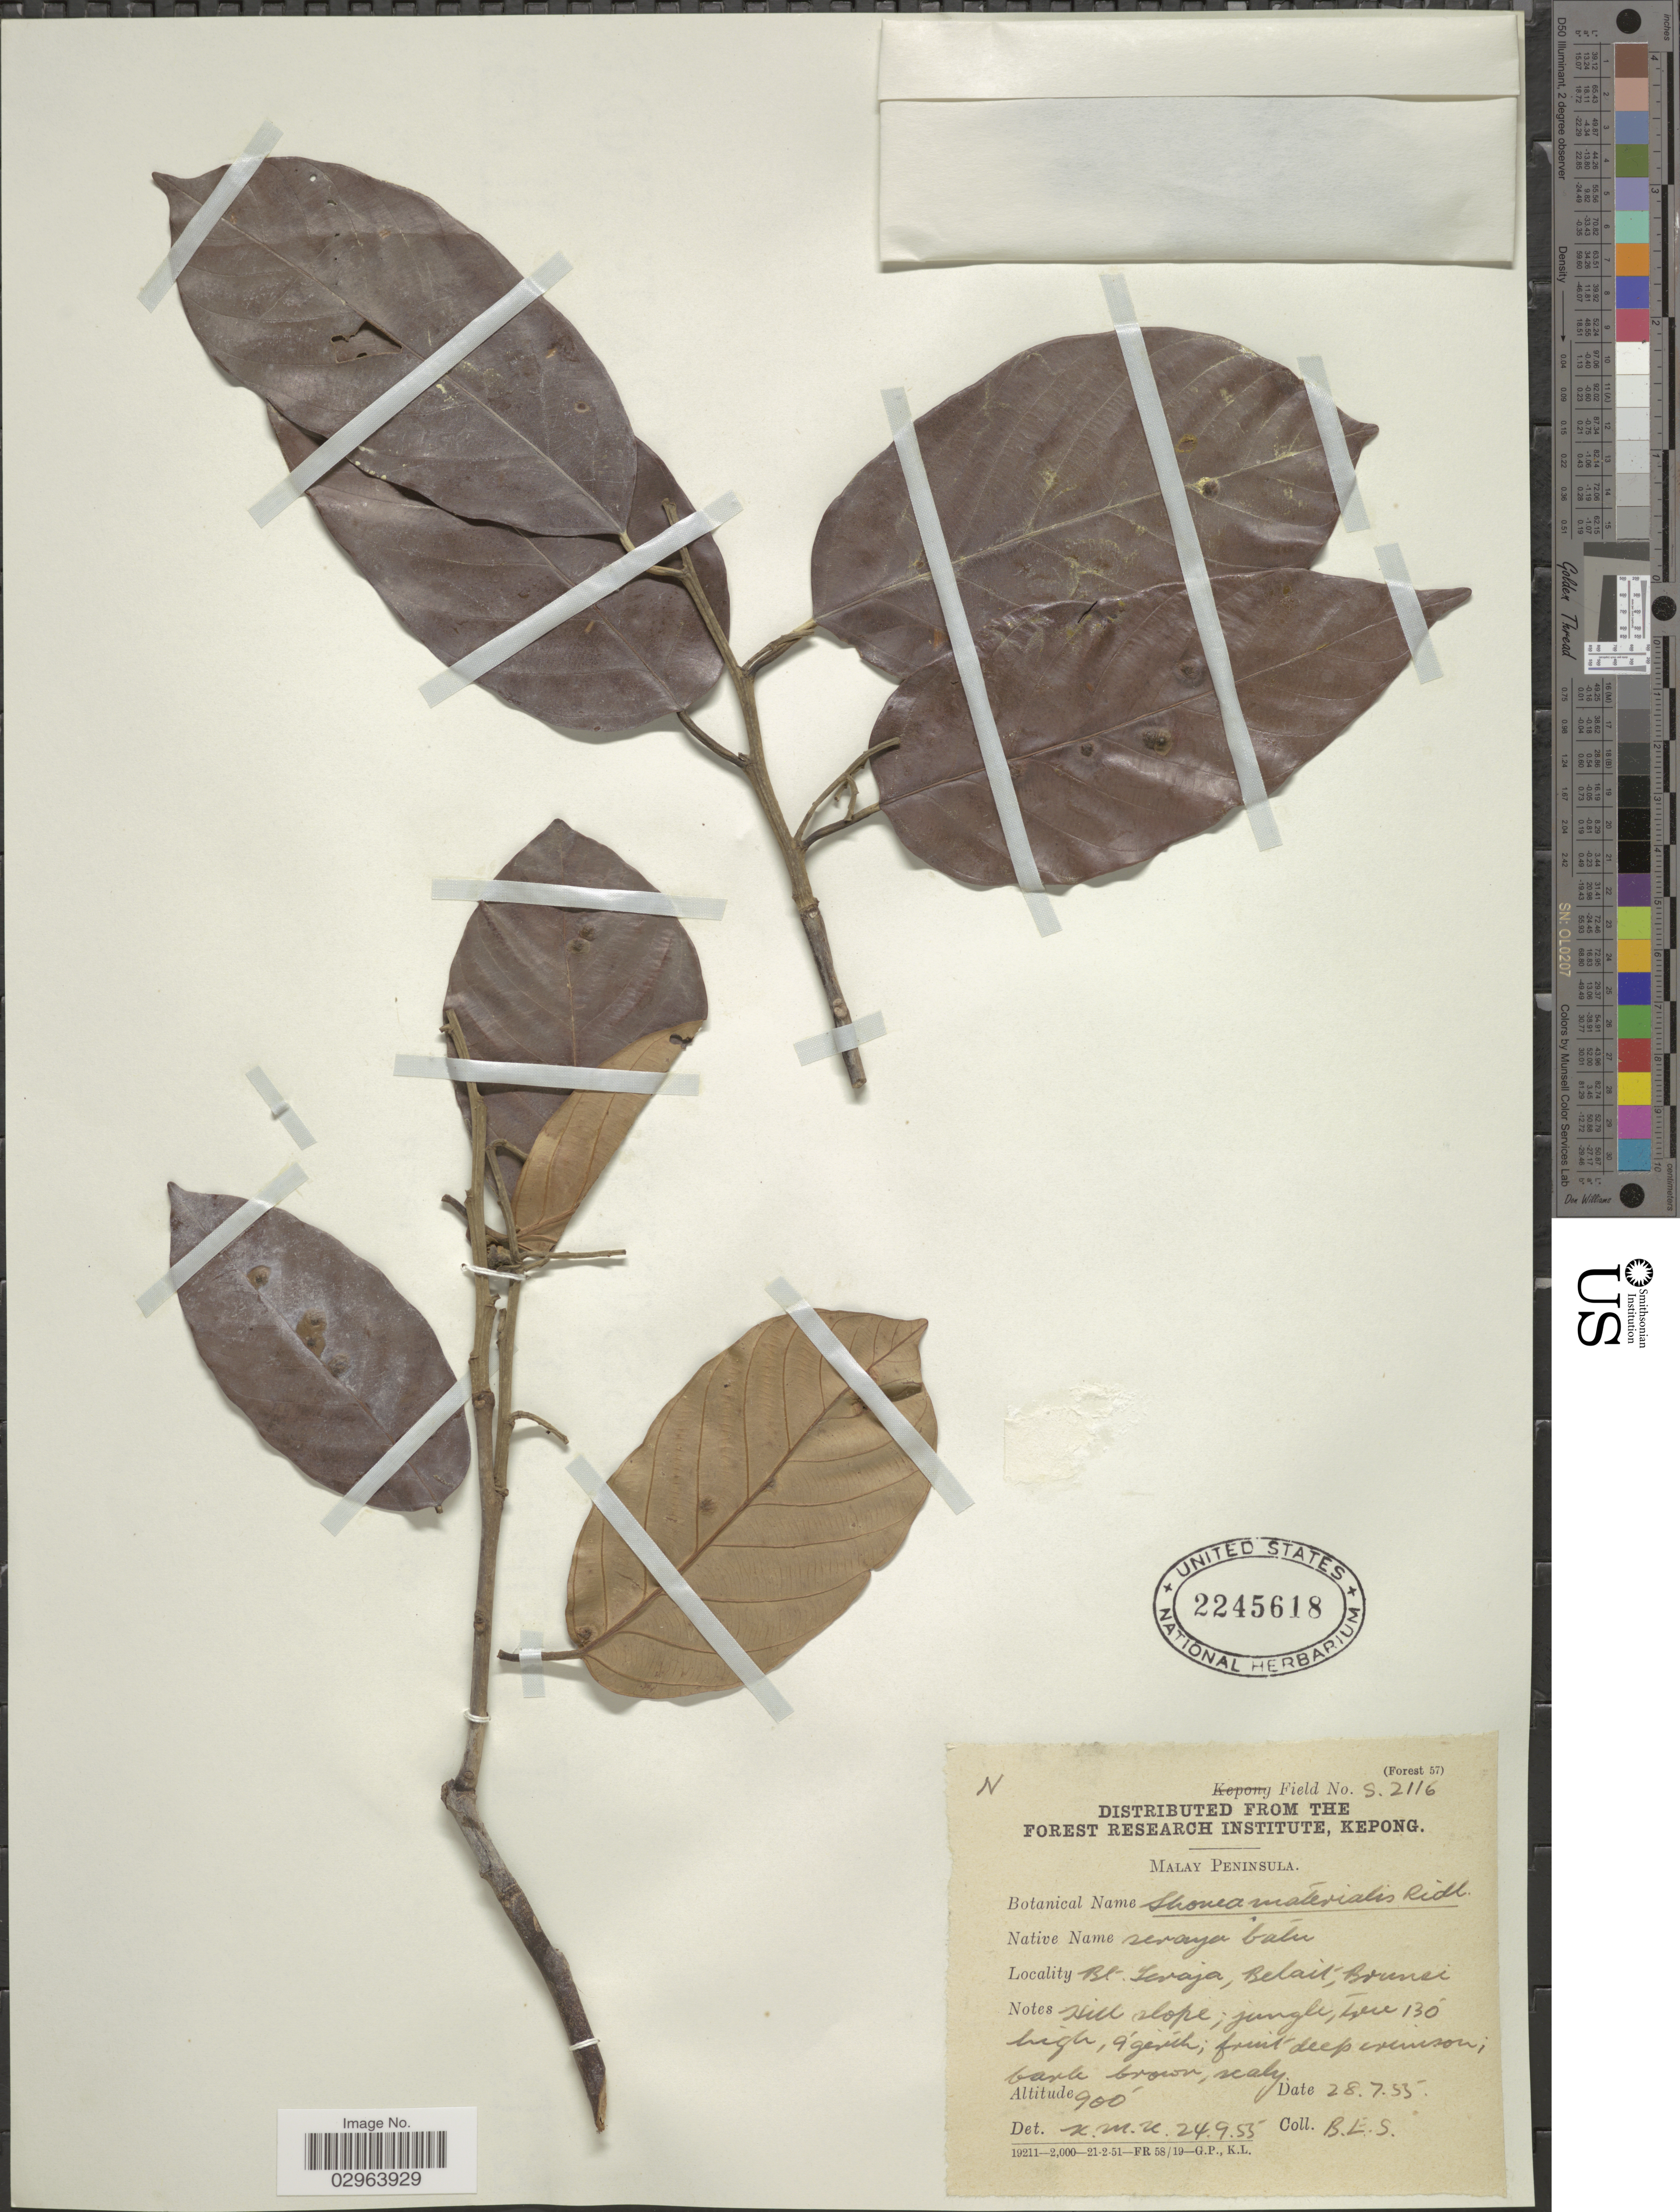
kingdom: Plantae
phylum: Tracheophyta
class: Magnoliopsida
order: Malvales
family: Dipterocarpaceae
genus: Shorea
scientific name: Shorea materialis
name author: Ridl.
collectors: B. E. S.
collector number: S2116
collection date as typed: Transcribed d/m/y: 28/7/55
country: Brunei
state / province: Belait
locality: Malay Peninsula, Bt. Teraja.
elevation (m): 274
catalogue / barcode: US 2245618